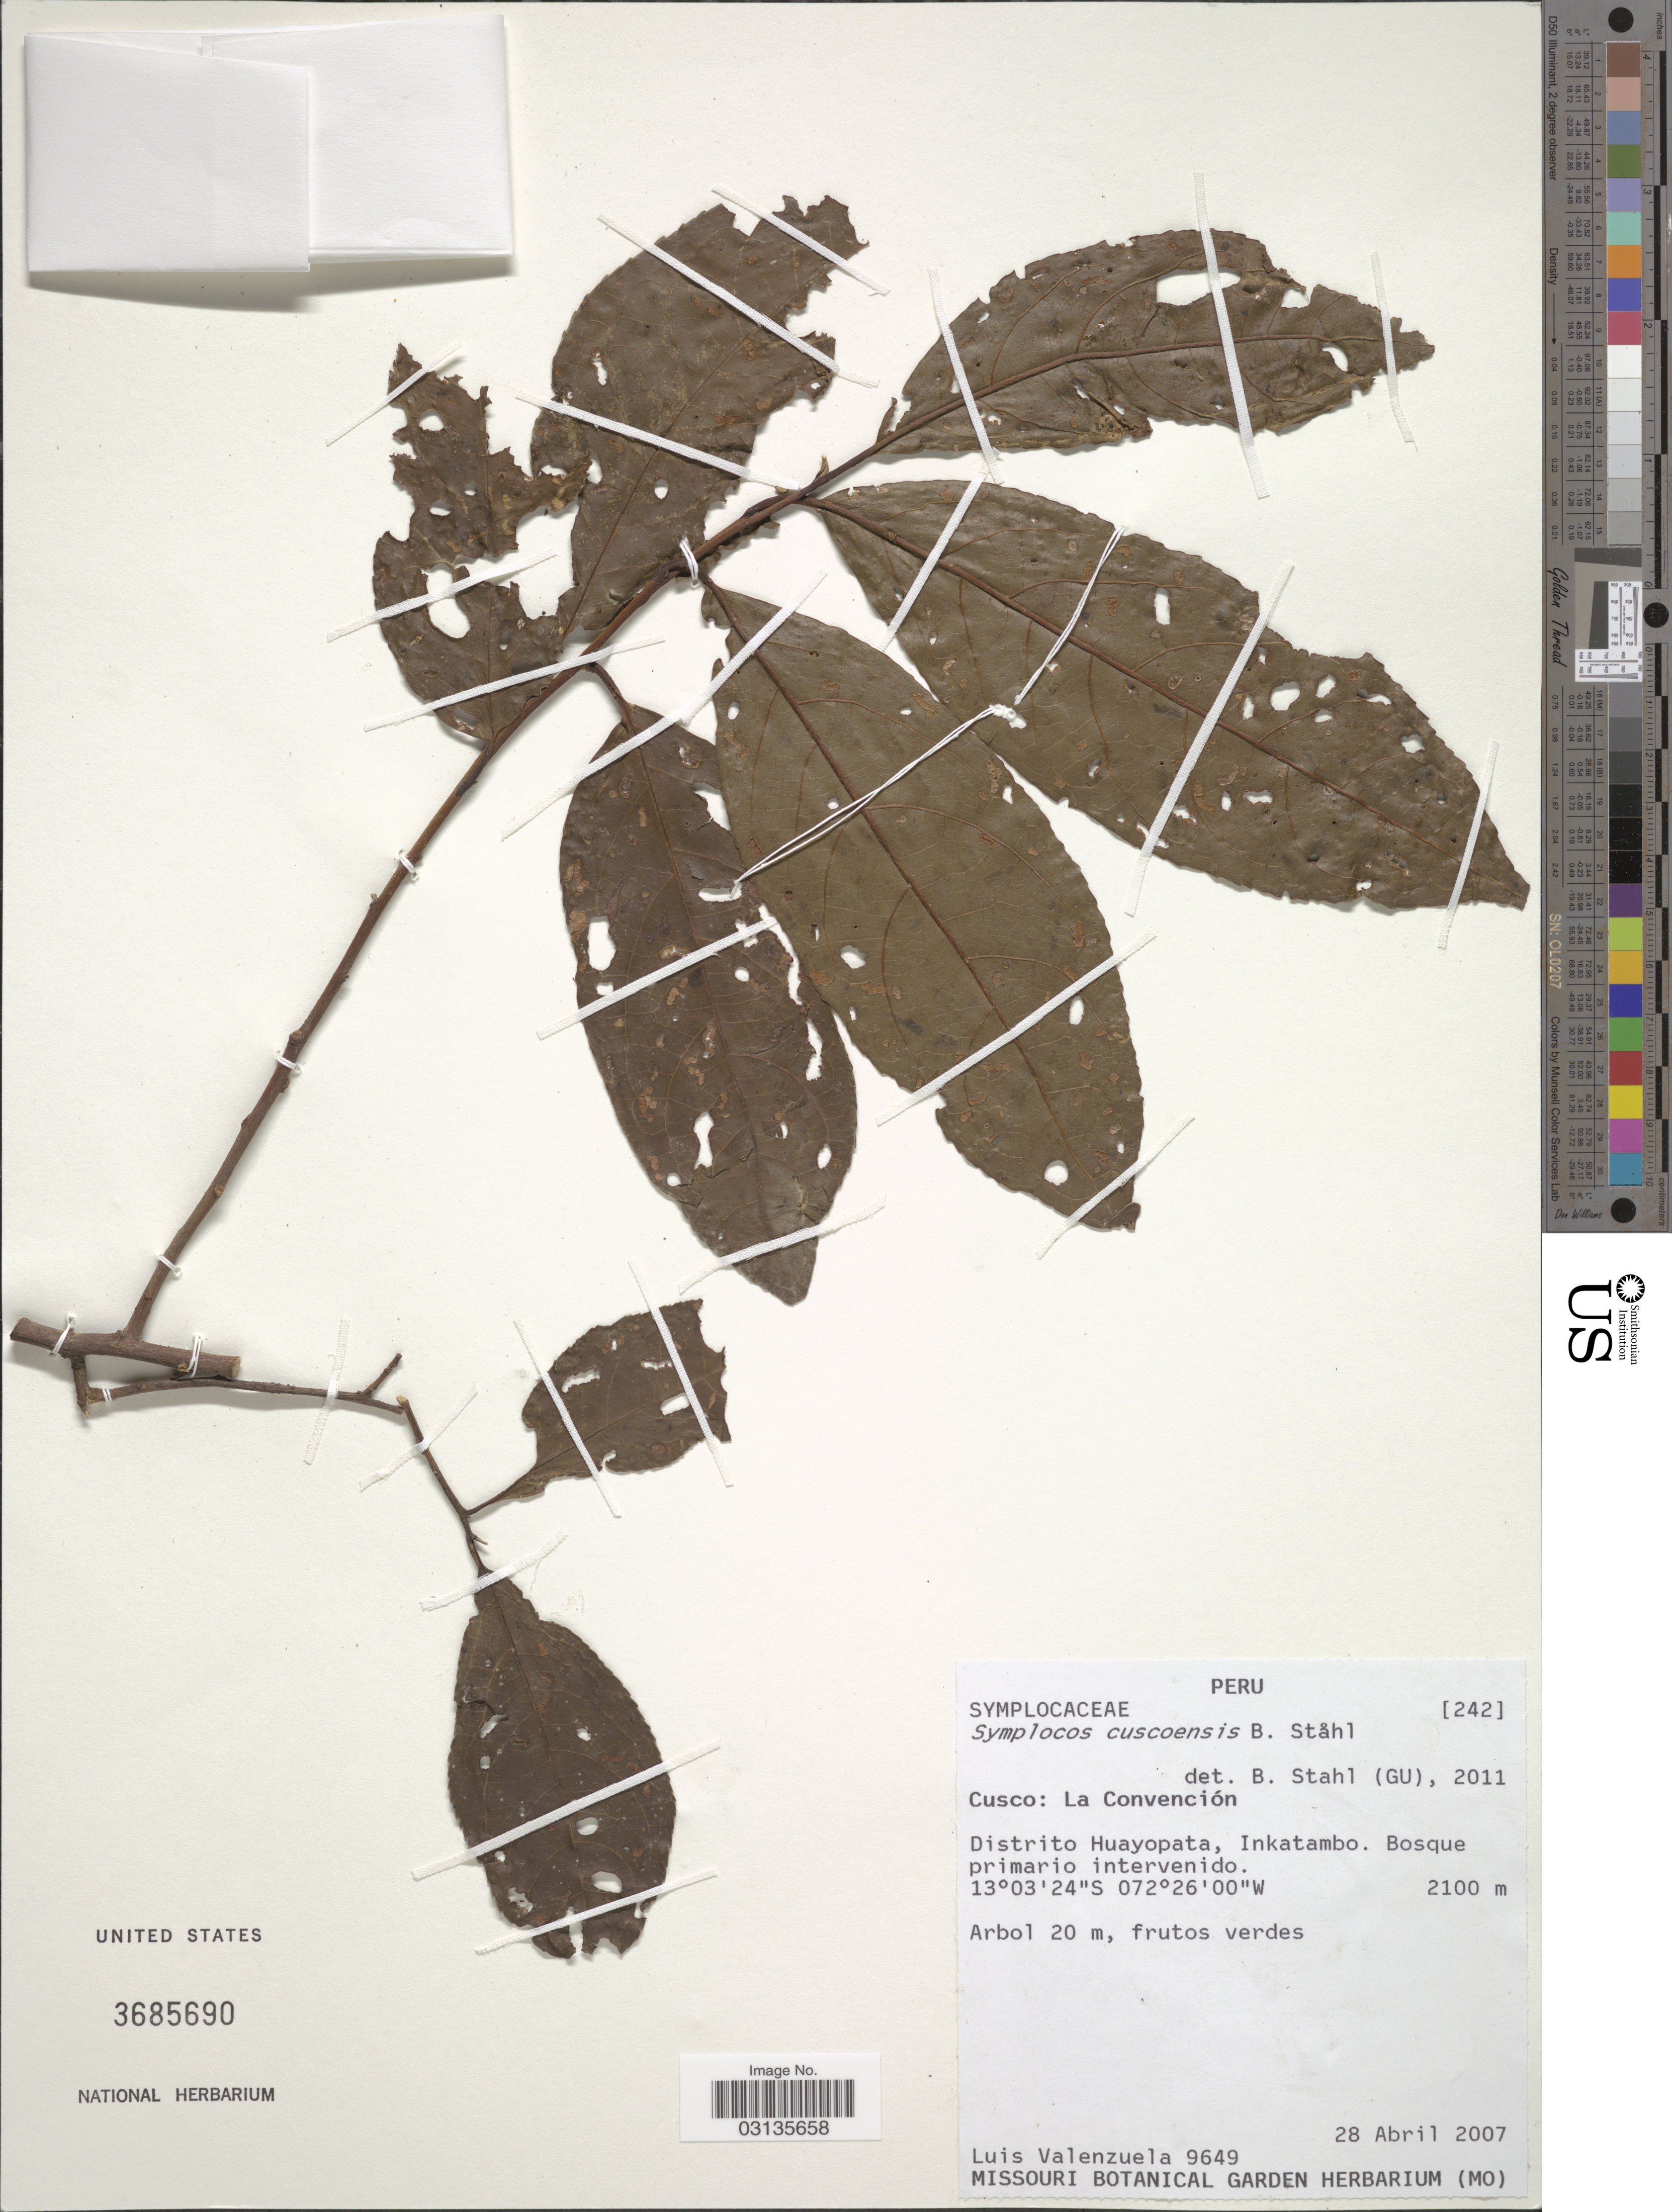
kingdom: Plantae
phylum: Tracheophyta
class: Magnoliopsida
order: Ericales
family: Symplocaceae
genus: Symplocos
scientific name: Symplocos cuscoensis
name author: B. Ståhl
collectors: L. Valenzuela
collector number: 9649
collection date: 2007-04-28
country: Peru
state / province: Cusco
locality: La Convención. Distrito Huayopata, Inkatambo.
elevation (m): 2100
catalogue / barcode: US 3685690